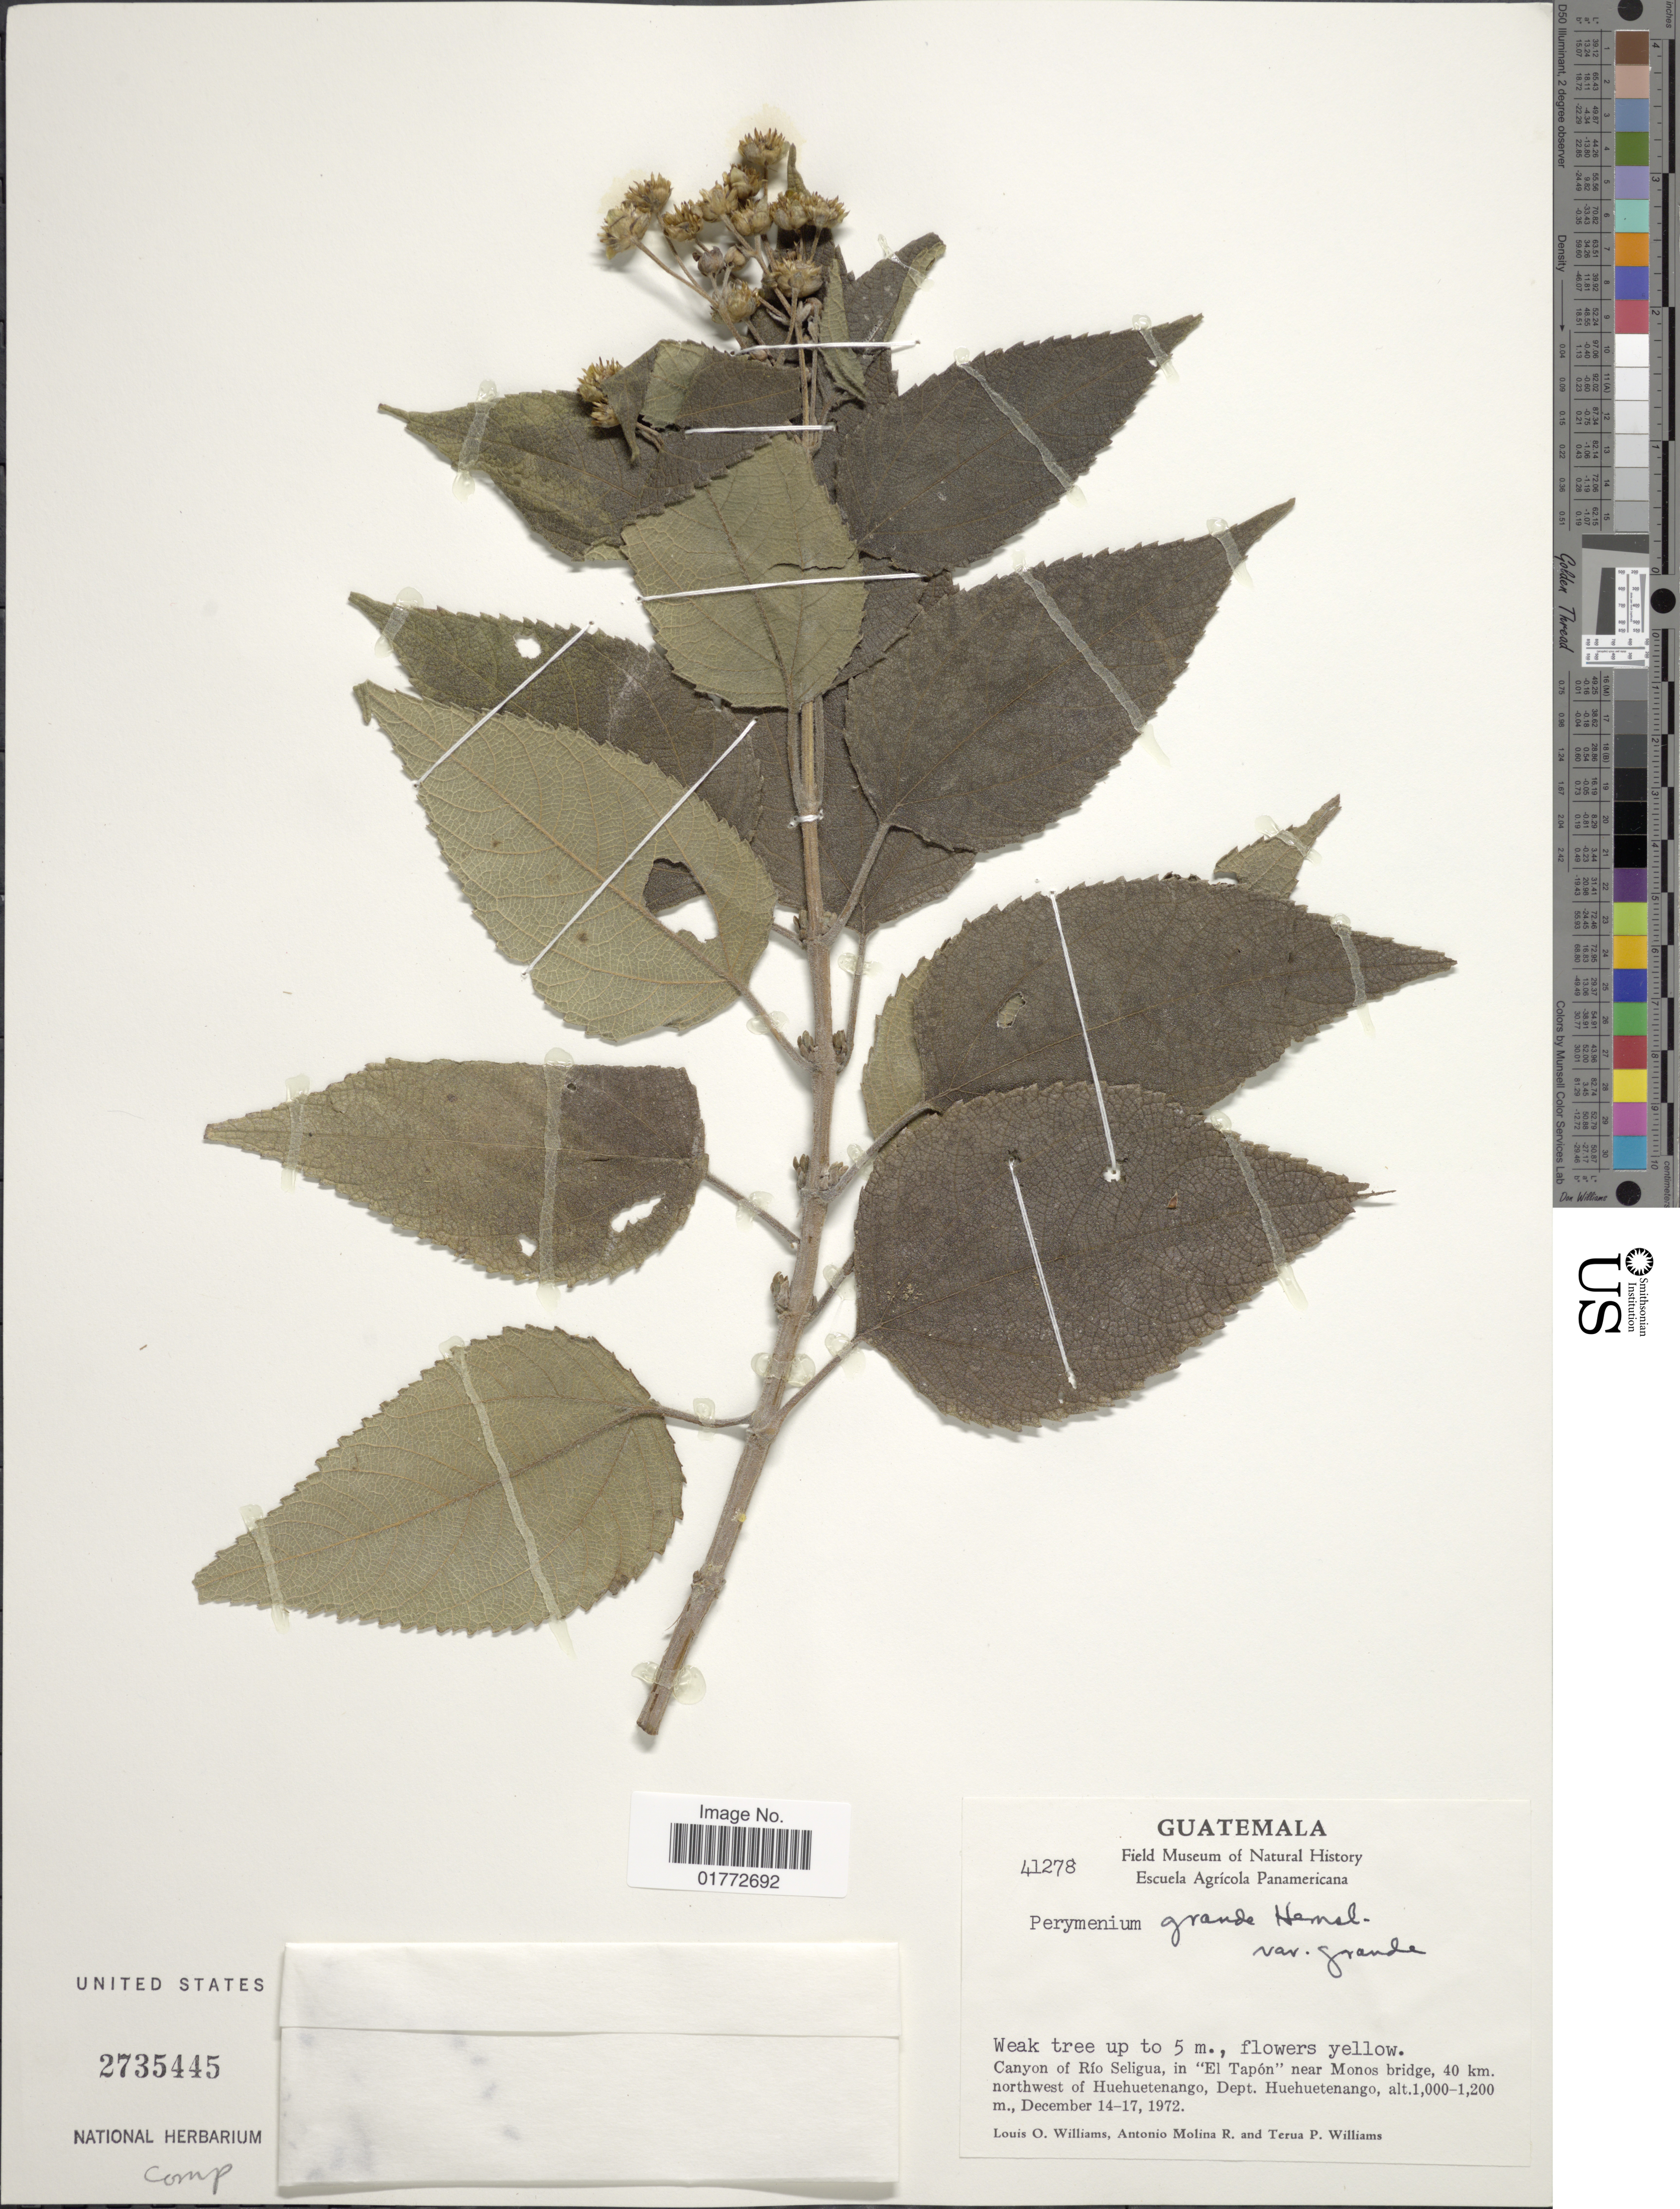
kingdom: Plantae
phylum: Tracheophyta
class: Magnoliopsida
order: Asterales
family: Asteraceae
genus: Perymenium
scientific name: Perymenium grande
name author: Hemsl.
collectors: L. O. Williams, A. Molina R. & T. P. Williams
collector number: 41278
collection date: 1972-12-14/1972-12-17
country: Guatemala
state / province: Huehuetenango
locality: Canyon of Rio Seligua, in "El Tapon", near Monos bridge, 40 km. northwest of Huehuetenango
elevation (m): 1000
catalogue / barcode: US 2735445